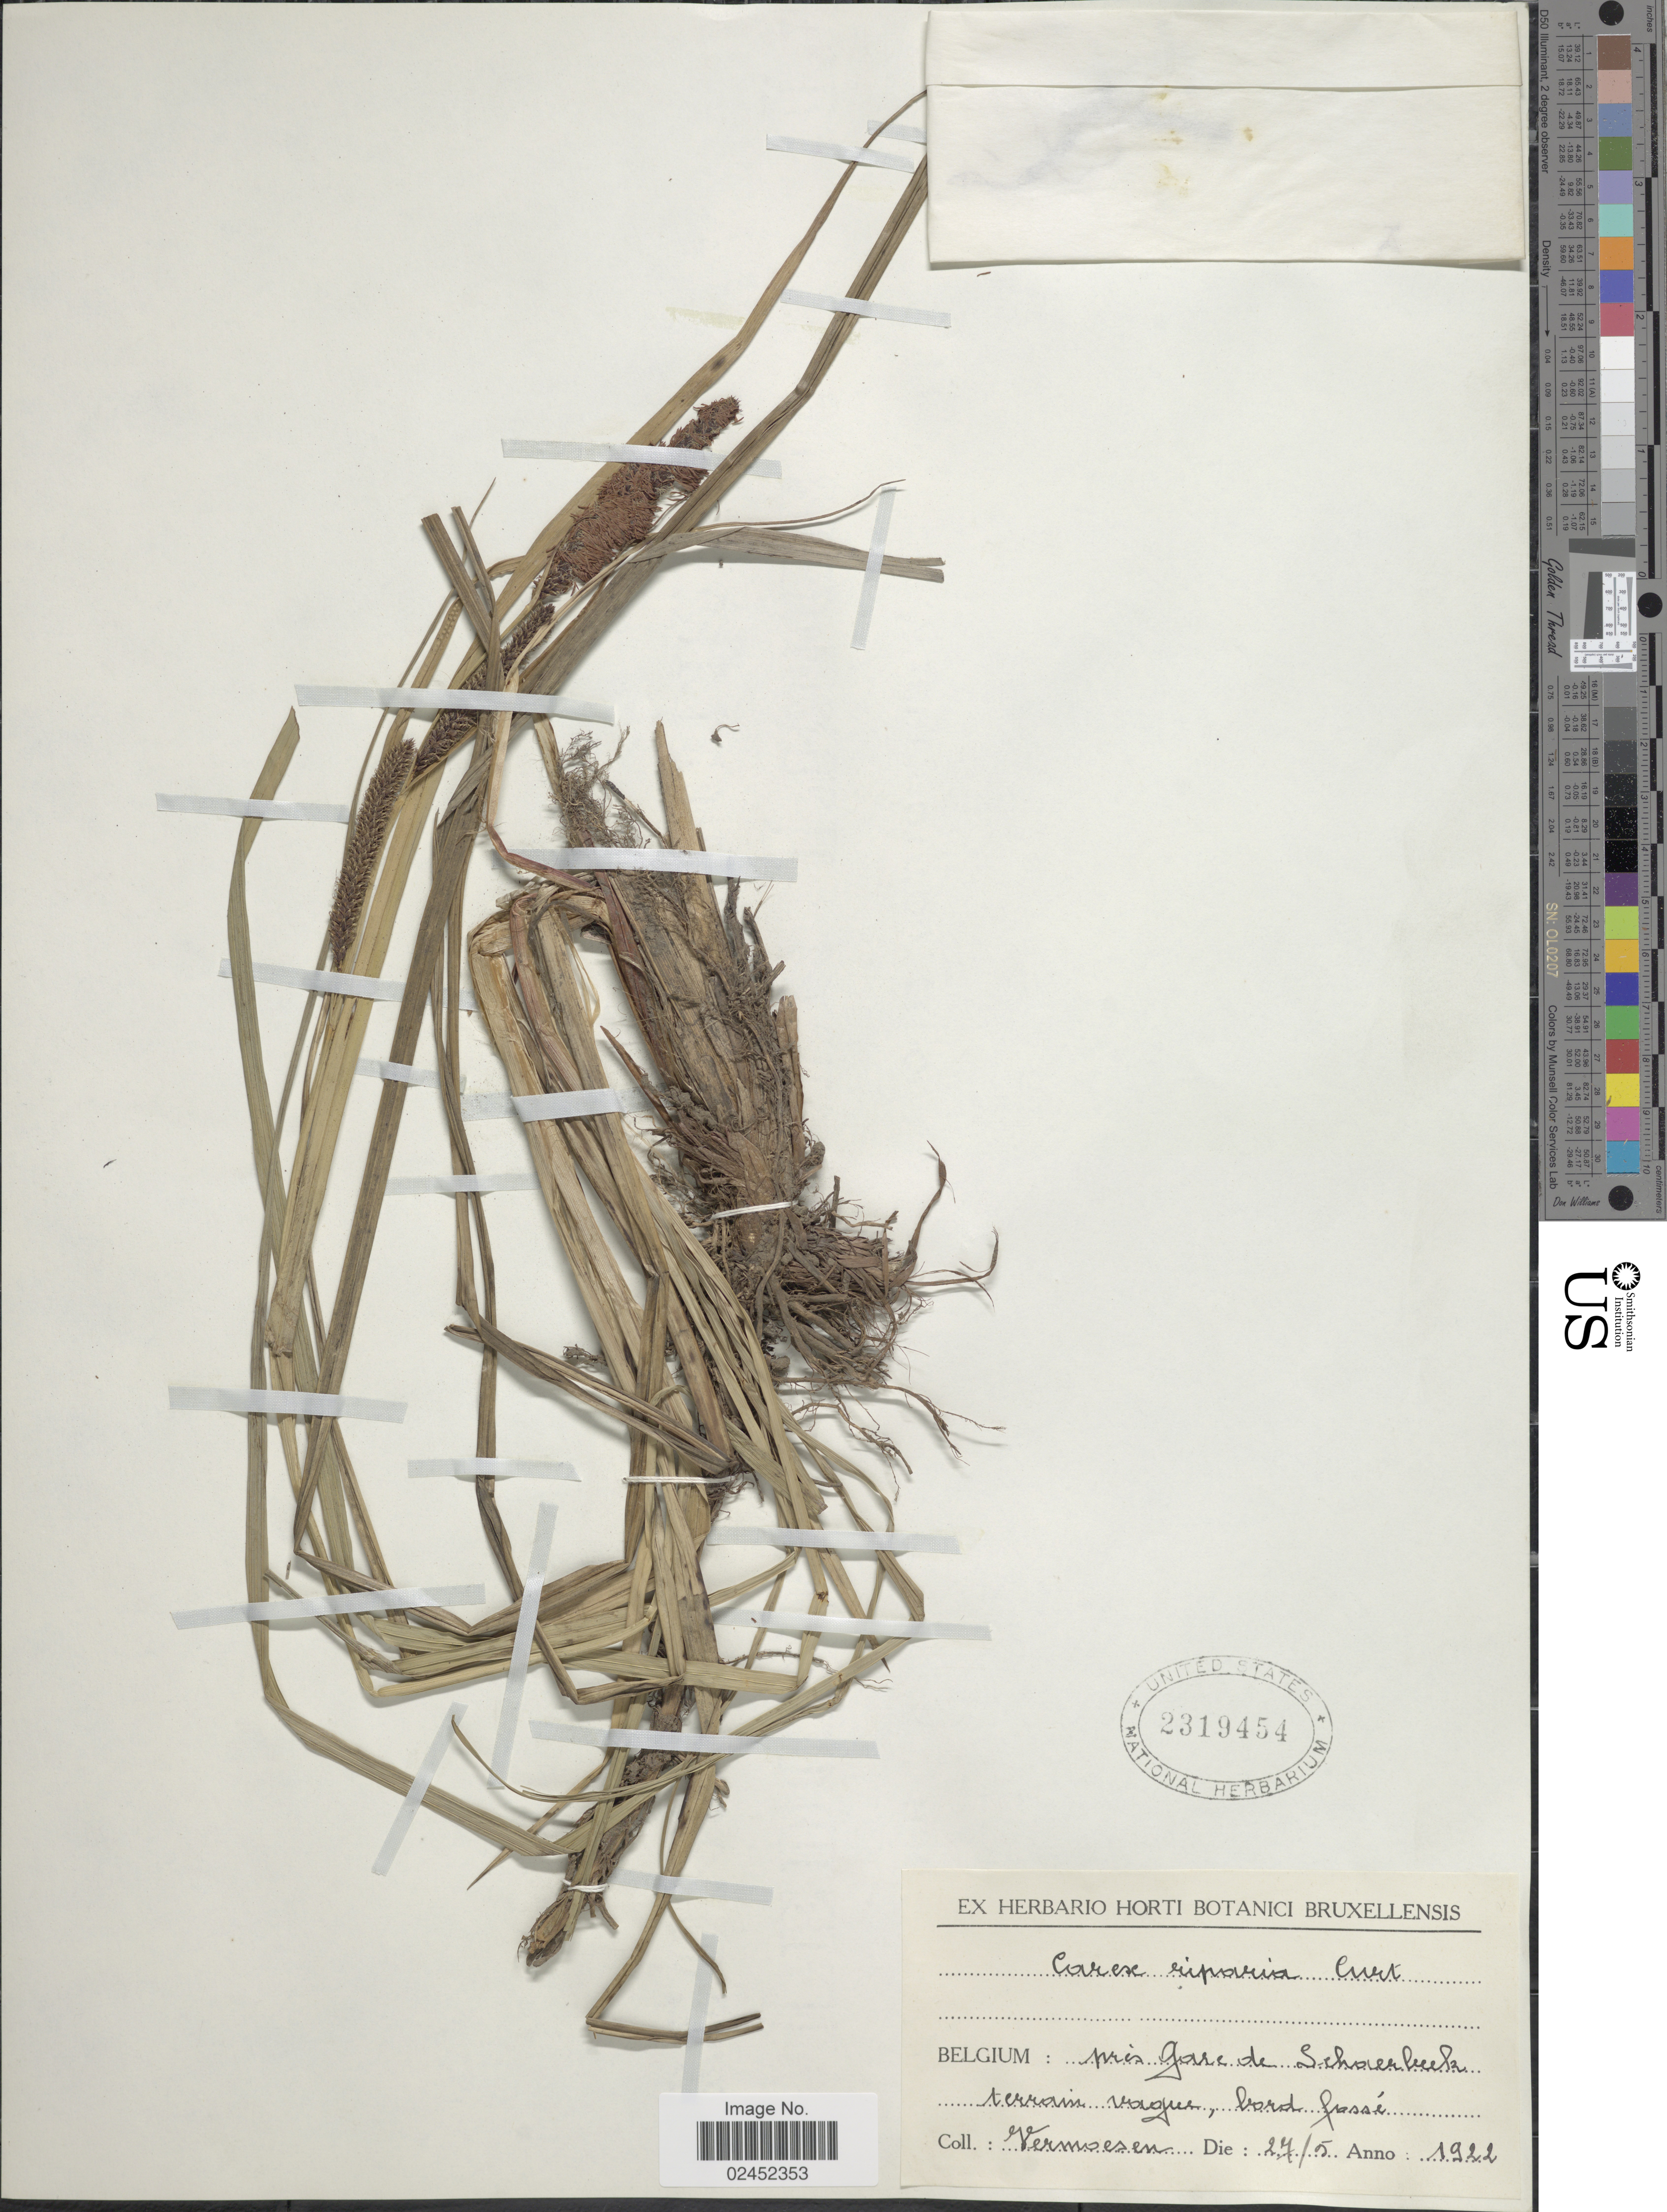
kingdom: Plantae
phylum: Tracheophyta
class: Liliopsida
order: Poales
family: Cyperaceae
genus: Carex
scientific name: Carex riparia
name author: Curtis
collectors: -- Vermoesen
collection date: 1922-05-27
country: Belgium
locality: Pres Gare de Schaerbeek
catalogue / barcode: US 2319454